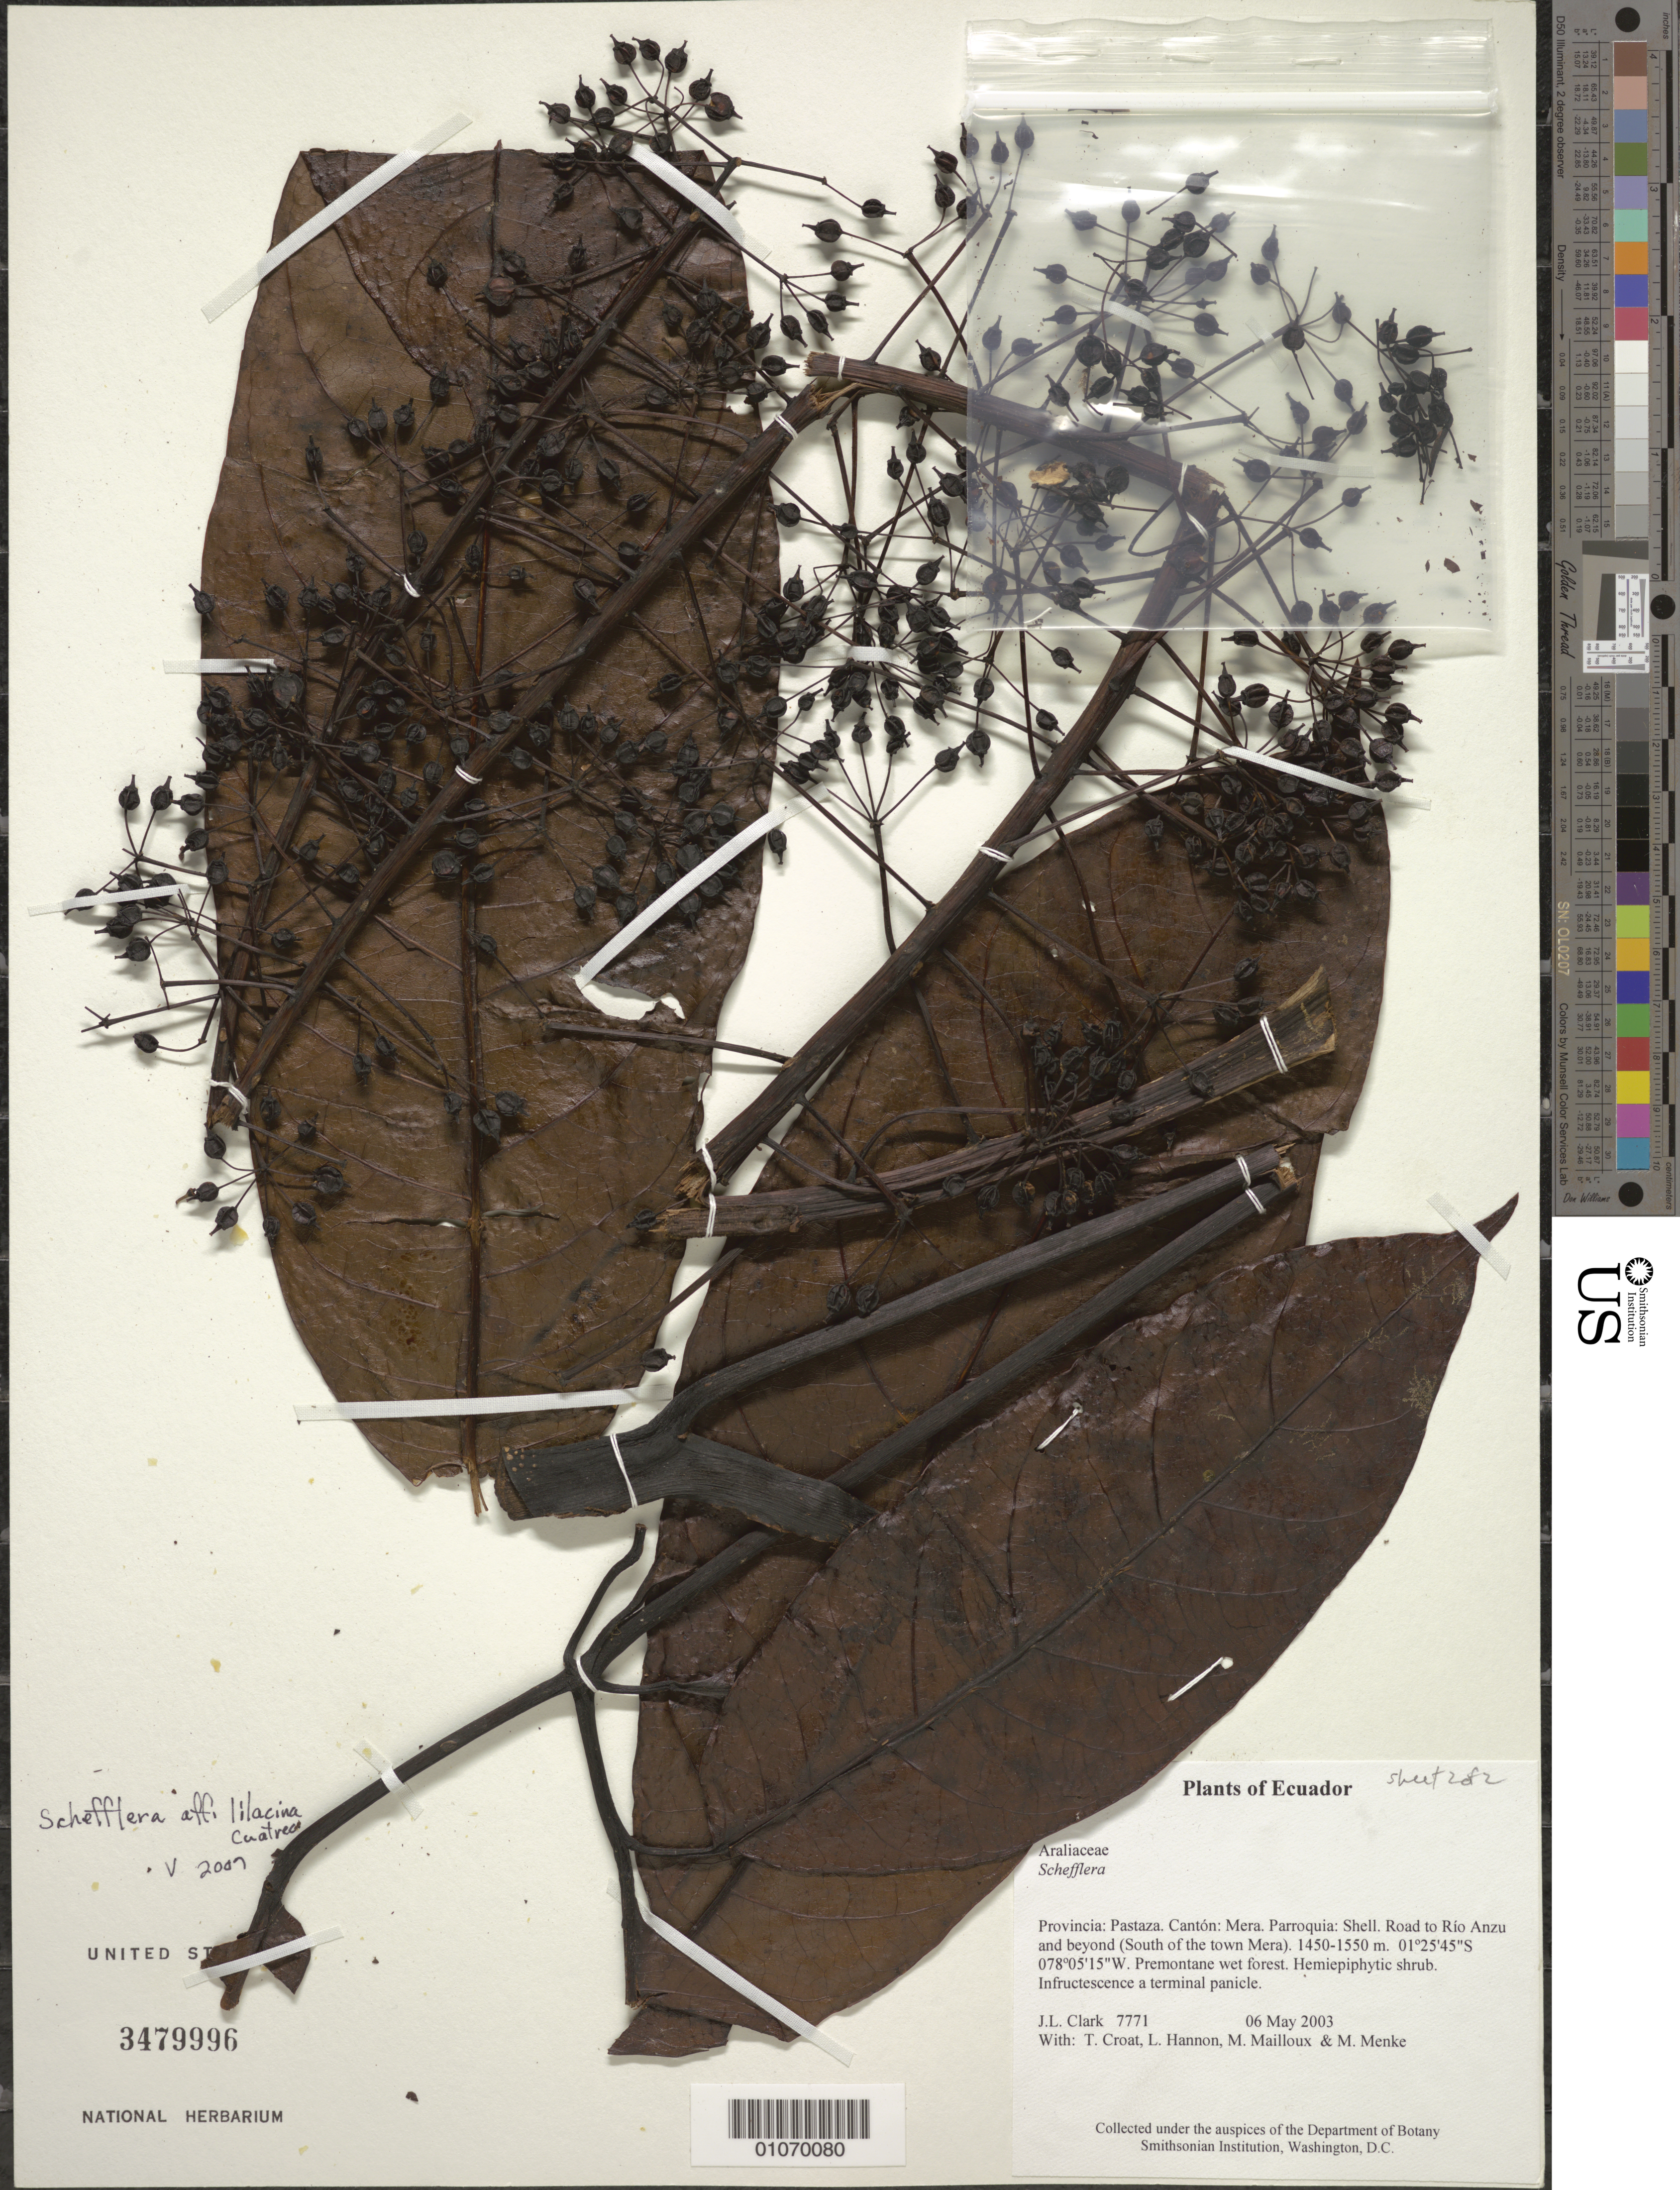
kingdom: Plantae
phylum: Tracheophyta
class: Magnoliopsida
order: Apiales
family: Araliaceae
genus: Schefflera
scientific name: Schefflera lilacina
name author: Cuatrec.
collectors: J. L. Clark, T. B. Croat, L. Hannon, M. Mailloux & M. Menke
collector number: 7771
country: Ecuador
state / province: Pastaza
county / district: Mera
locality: Parroquia, Shell, road to Rio Anzu and beyond S of town Mera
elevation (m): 1450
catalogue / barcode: US 3479996